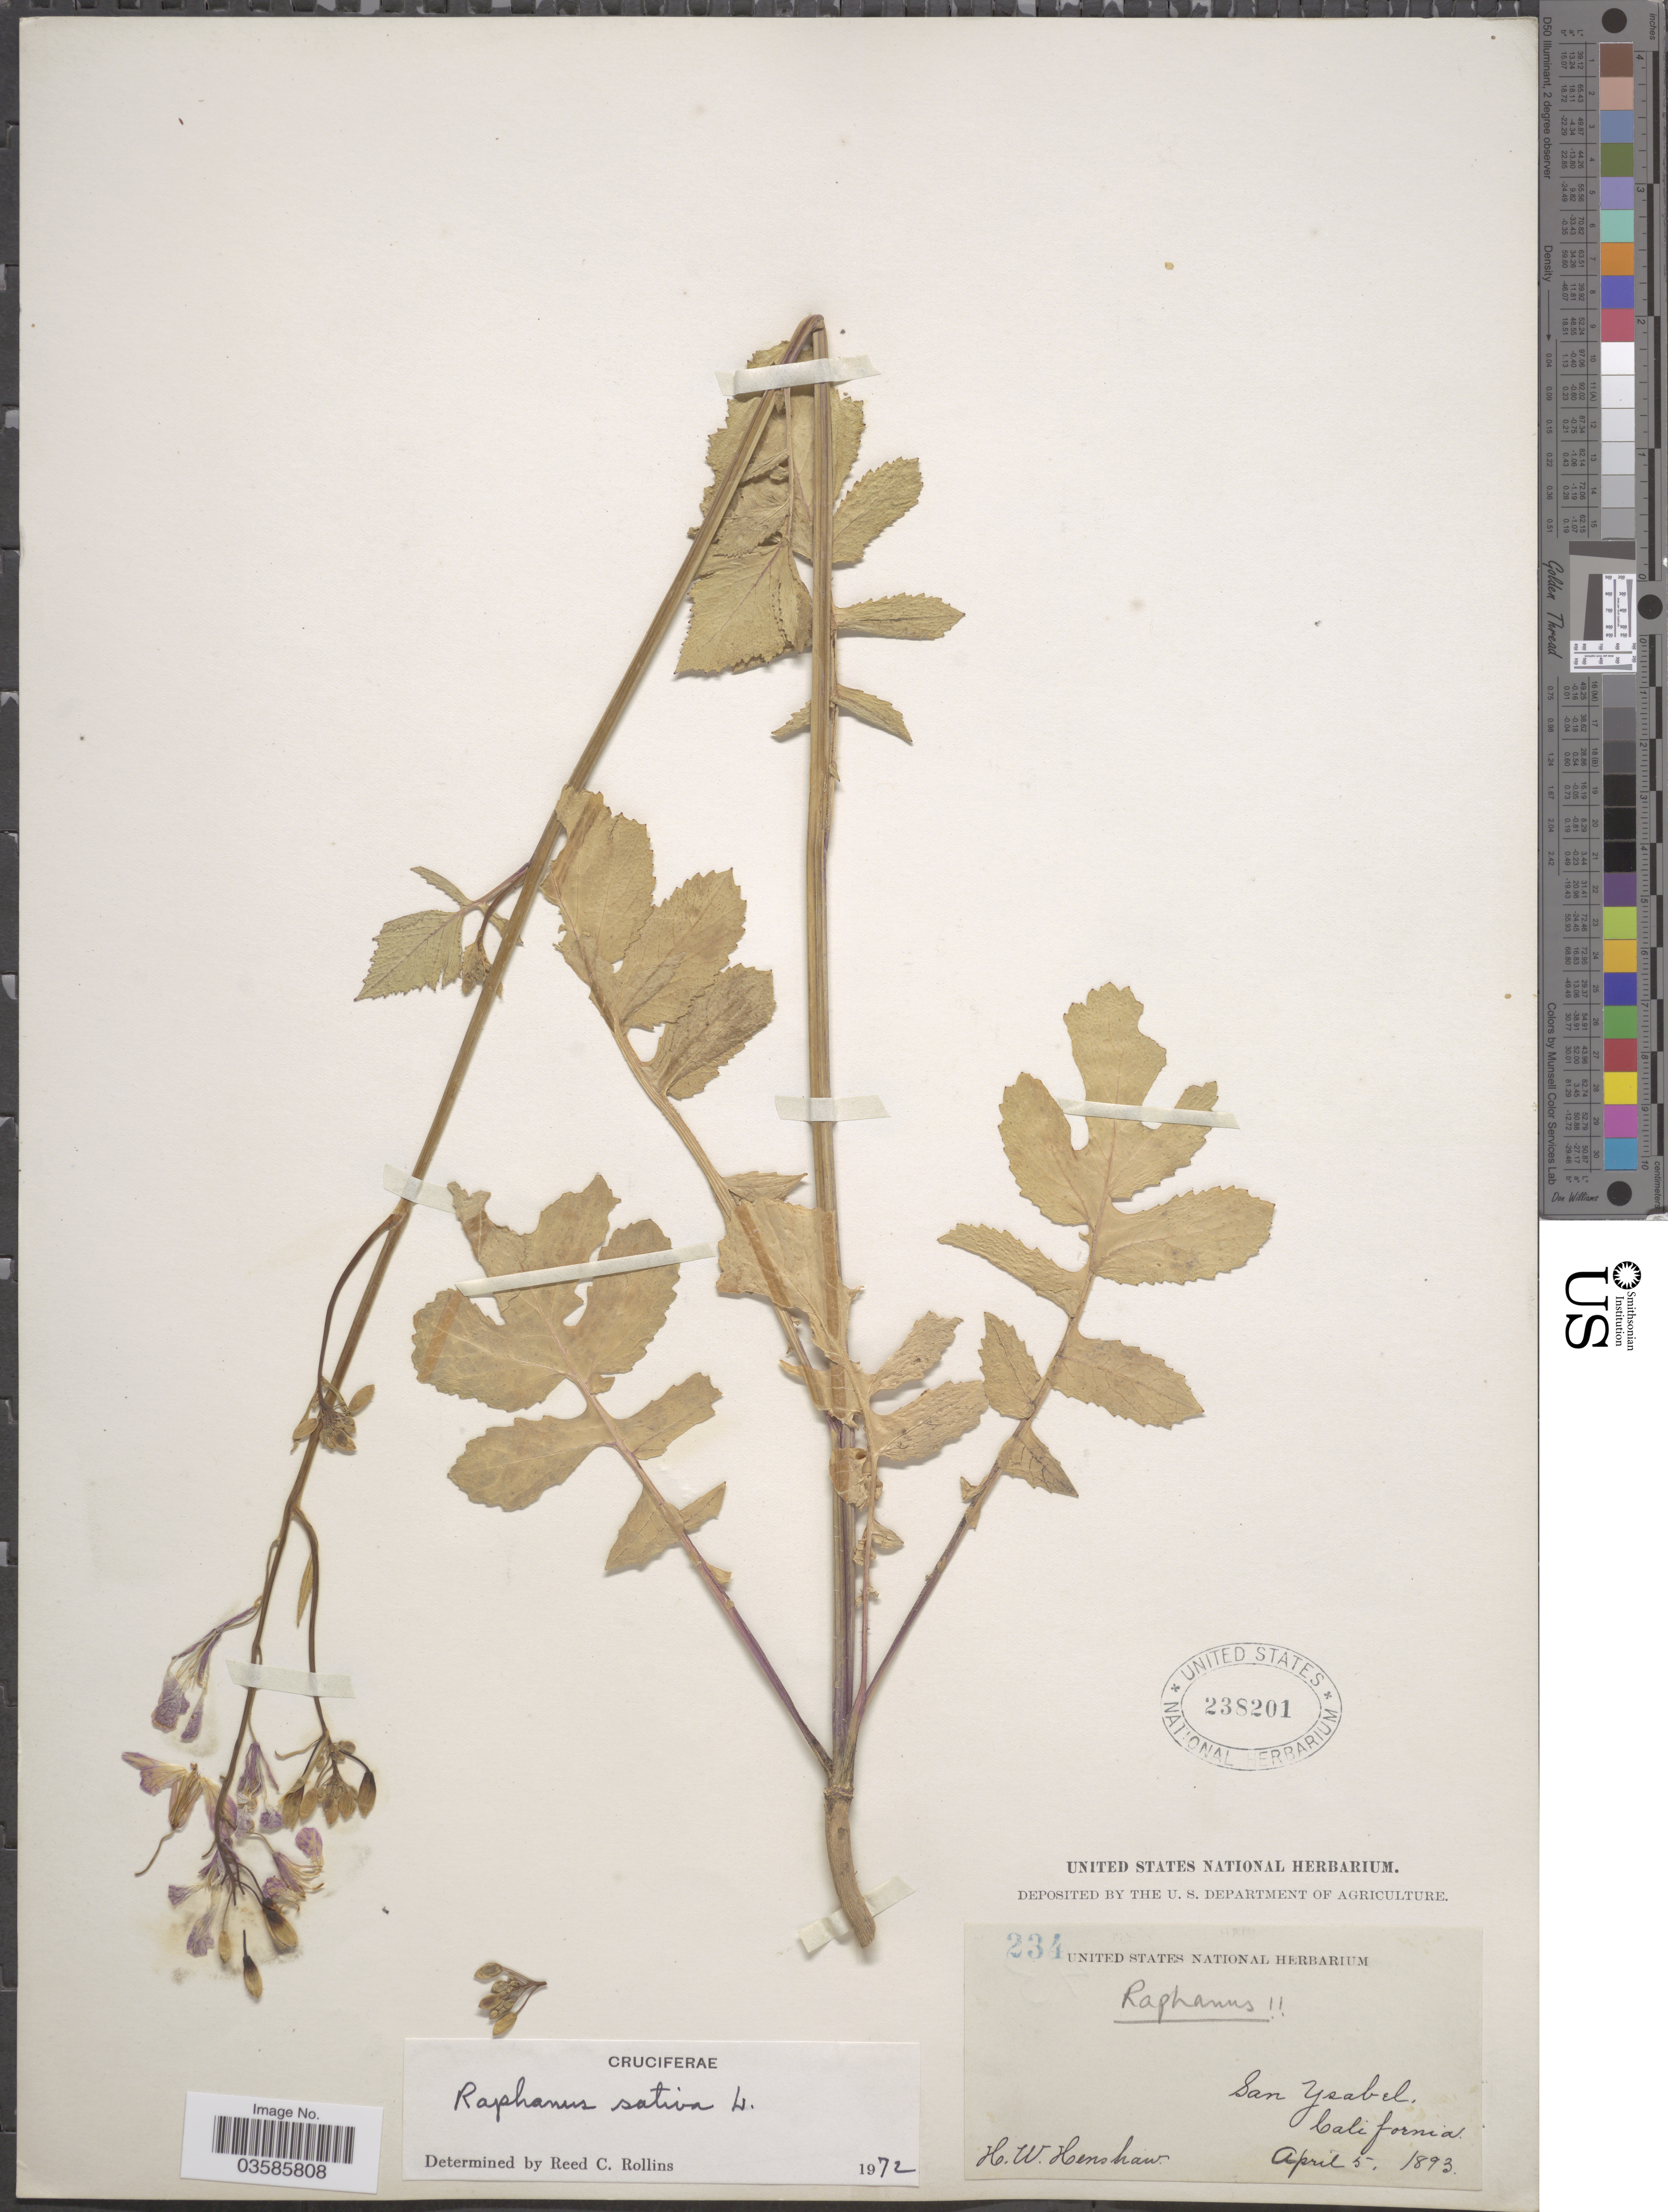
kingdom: Plantae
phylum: Tracheophyta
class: Magnoliopsida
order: Brassicales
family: Brassicaceae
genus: Raphanus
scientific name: Raphanus sativus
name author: L.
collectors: H. Henshaw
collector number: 234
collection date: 1893-04-05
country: United States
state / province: California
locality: San Ysabel.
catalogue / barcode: US 238201